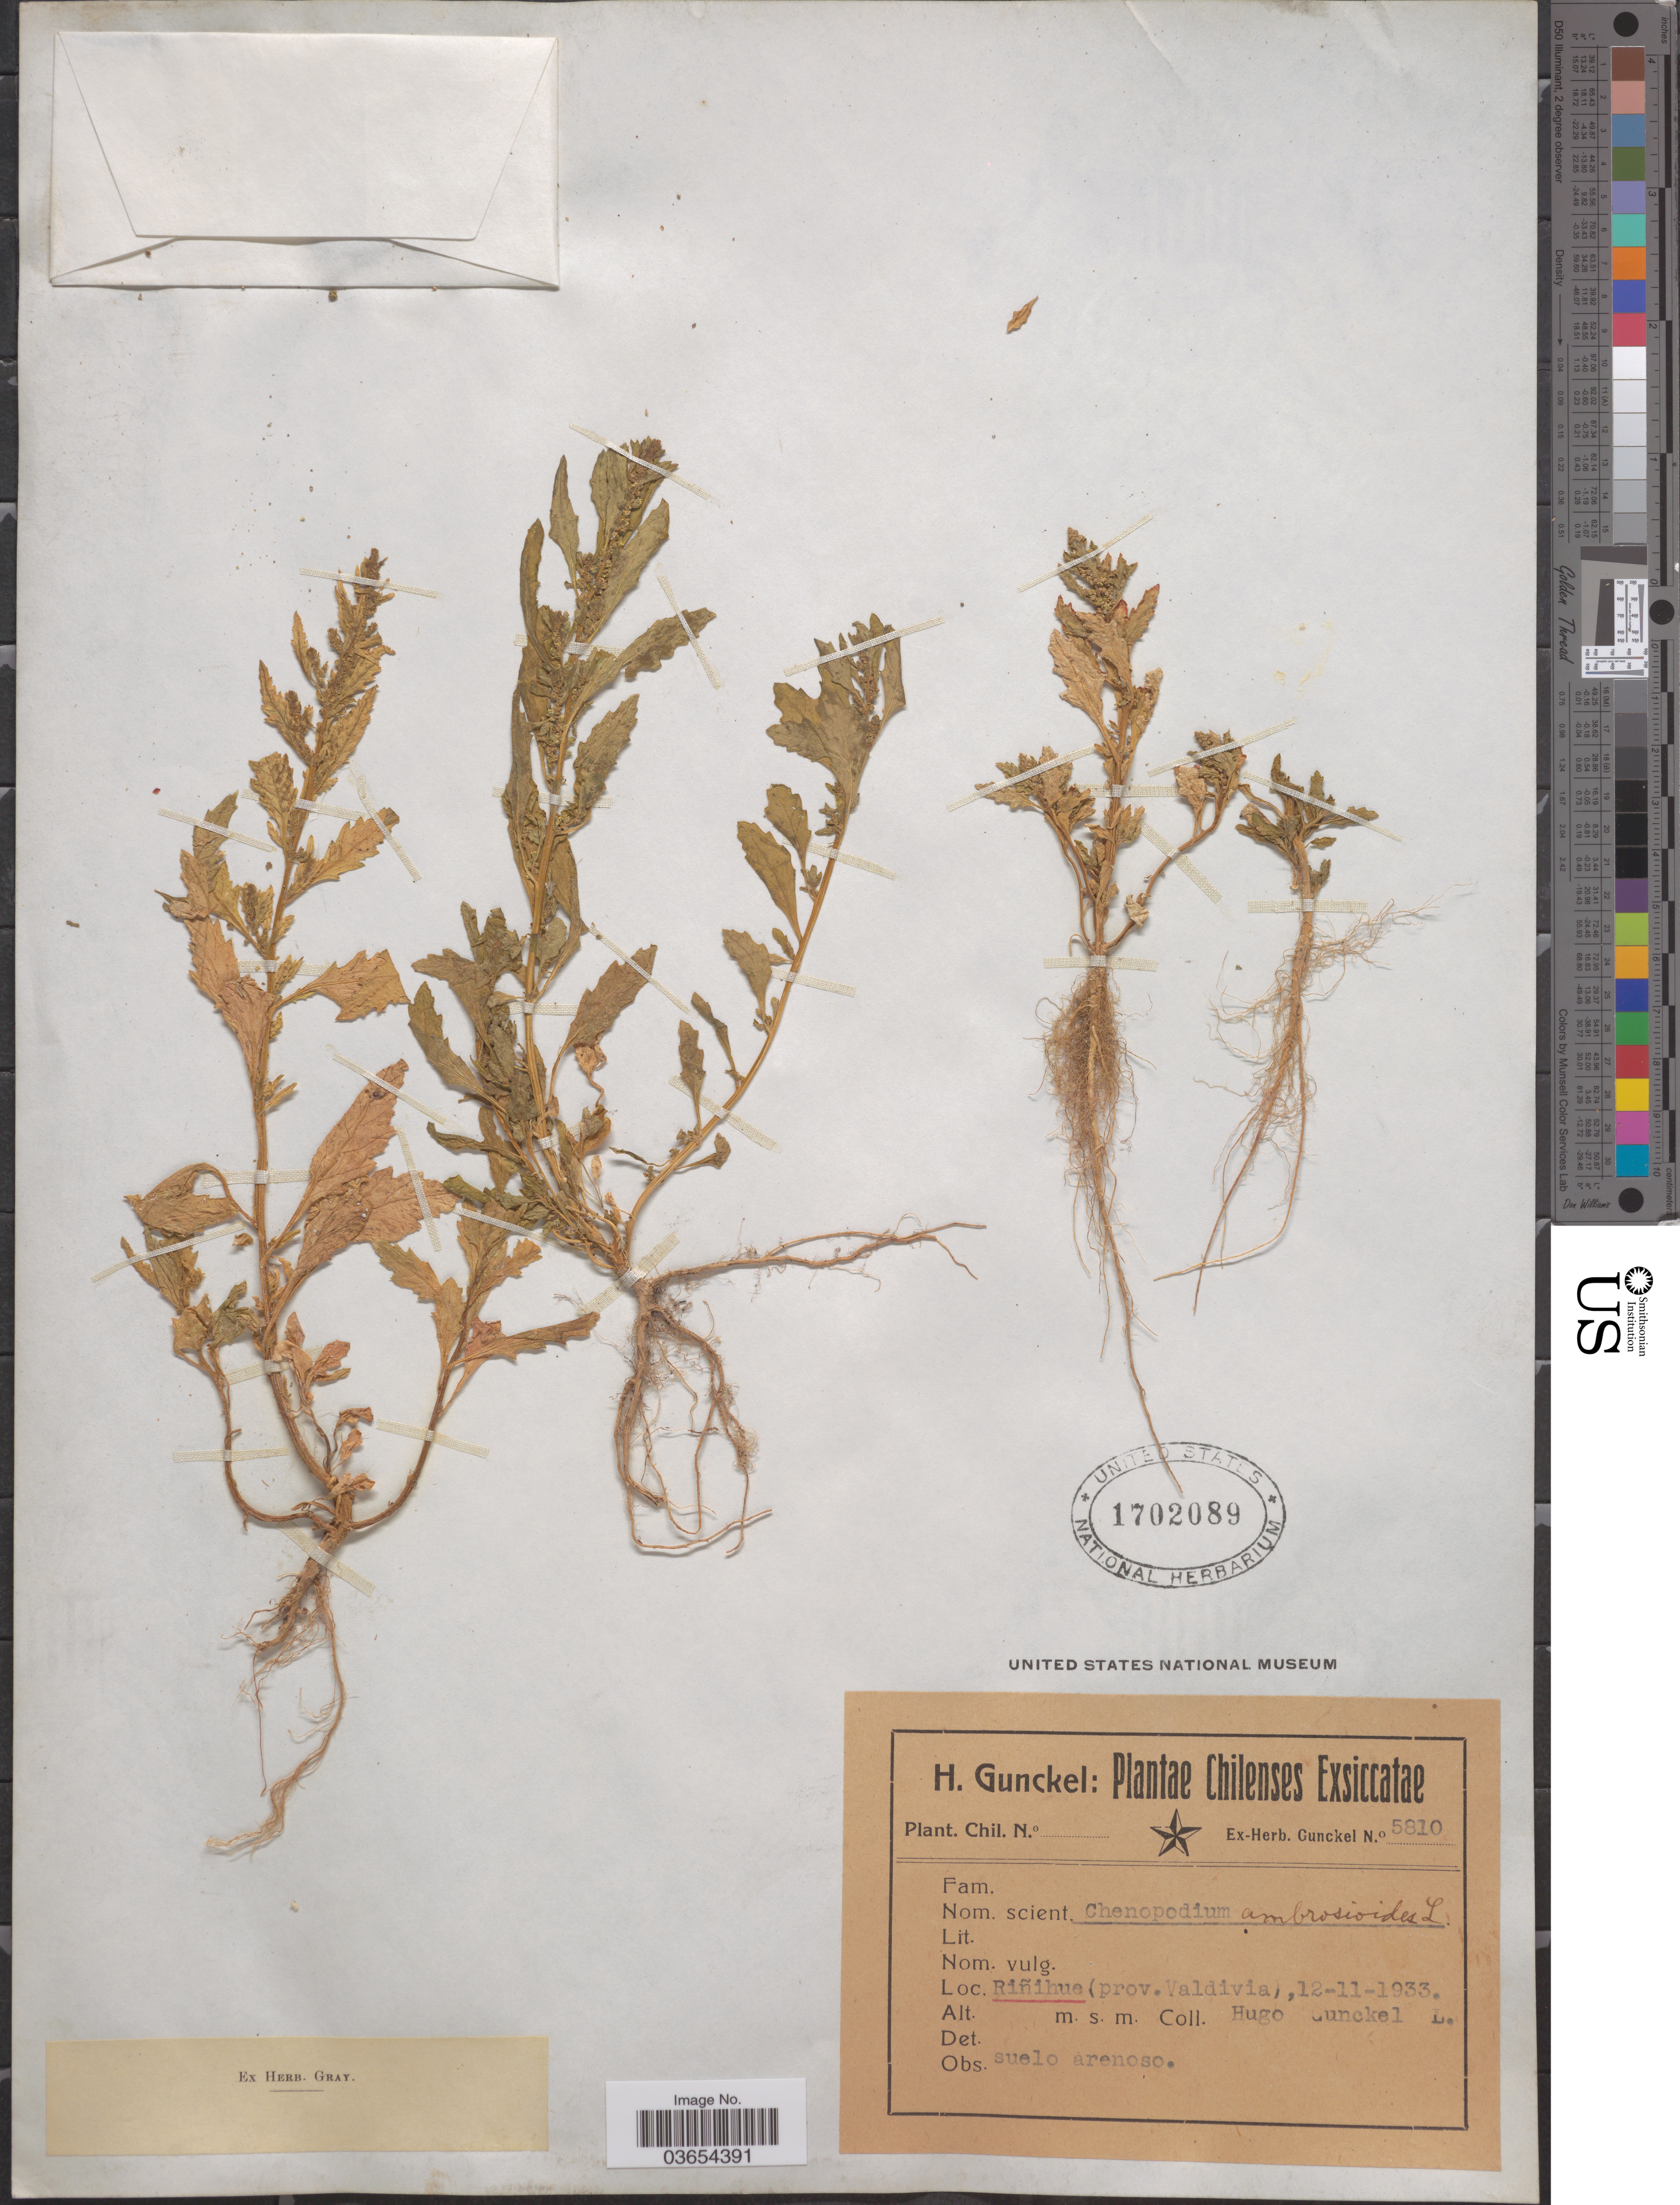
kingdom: Plantae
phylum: Tracheophyta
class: Magnoliopsida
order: Caryophyllales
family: Amaranthaceae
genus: Chenopodium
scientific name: Chenopodium ambrosioides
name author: L.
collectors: H. Gunckel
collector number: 5810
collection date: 1933-11-12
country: Chile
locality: Riñihue (prov. Valdivia).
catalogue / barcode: US 1702089